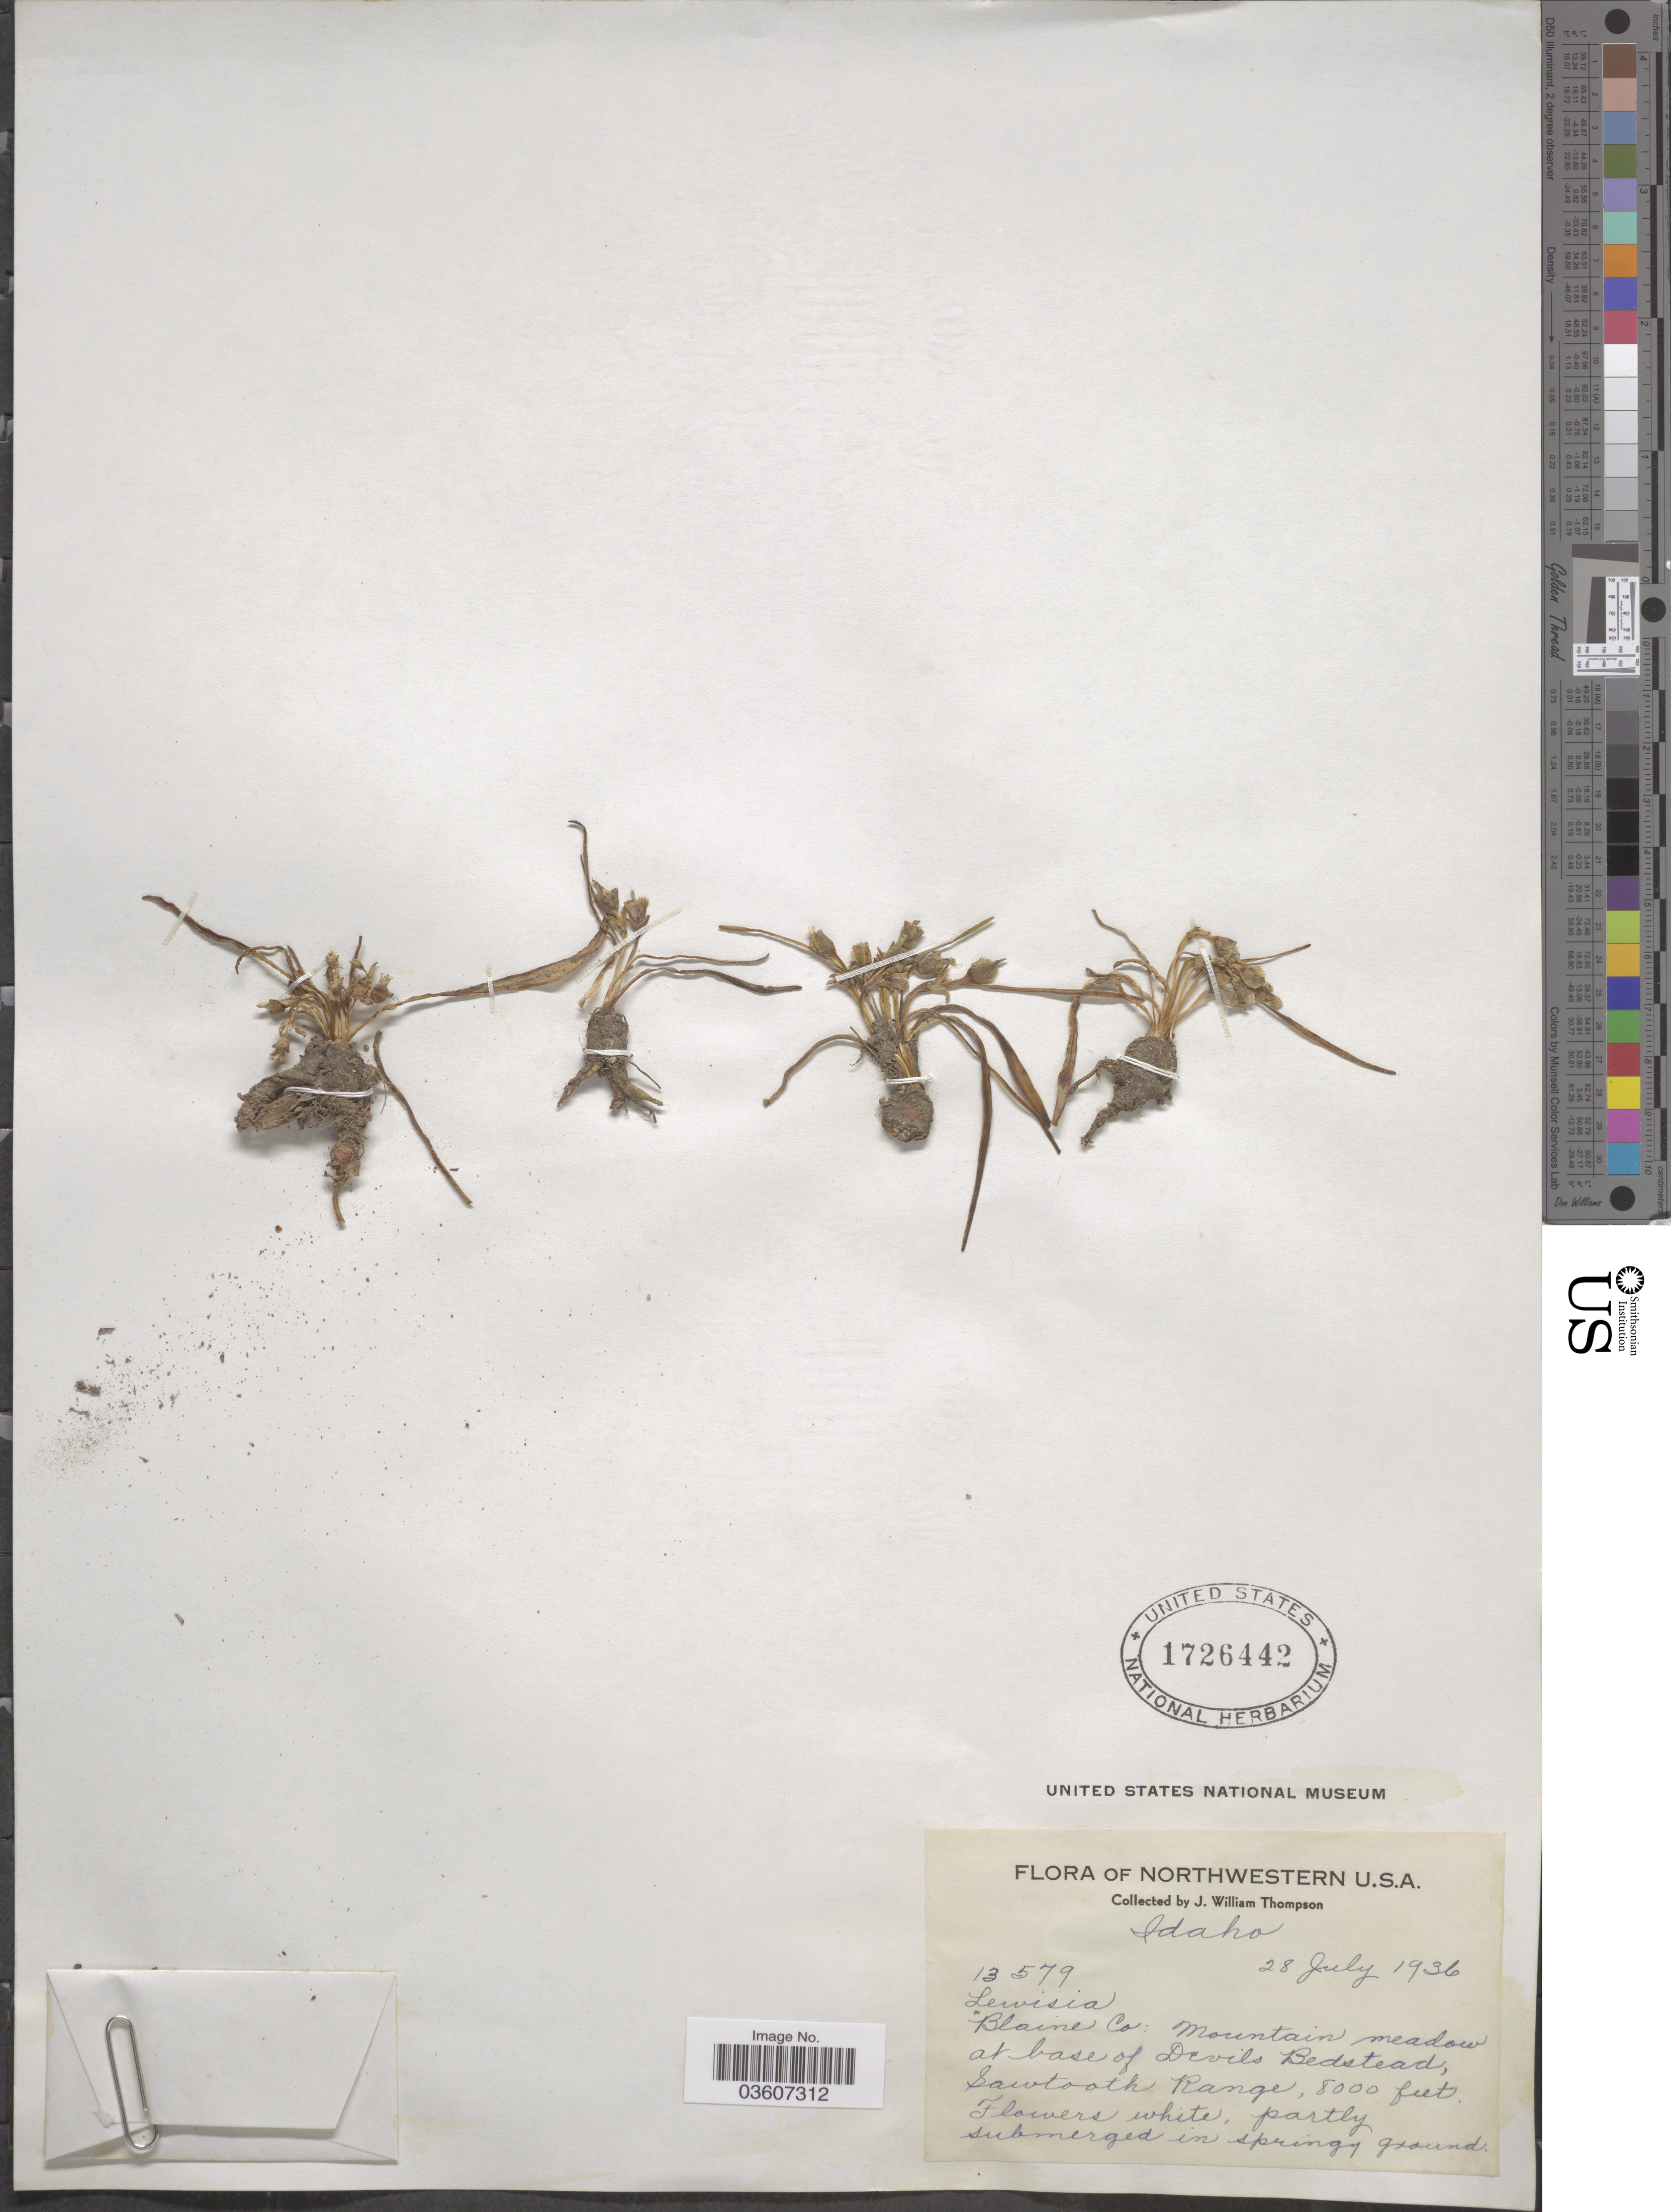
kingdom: Plantae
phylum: Tracheophyta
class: Magnoliopsida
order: Caryophyllales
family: Montiaceae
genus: Lewisia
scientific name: Lewisia pygmaea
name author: (A. Gray) B.L. Rob.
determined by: Strong, Mark T., (BOT), Smithsonian Institution - National Museum of Natural History (UNITED STATES)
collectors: J. W. Thompson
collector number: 13579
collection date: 1936-07-28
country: United States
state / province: Idaho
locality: Northwestern U.S.A. Blaine Co: Mountain meadow at base of Devils Bedstead, Sawtooth Range.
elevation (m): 2438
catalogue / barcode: US 1726442